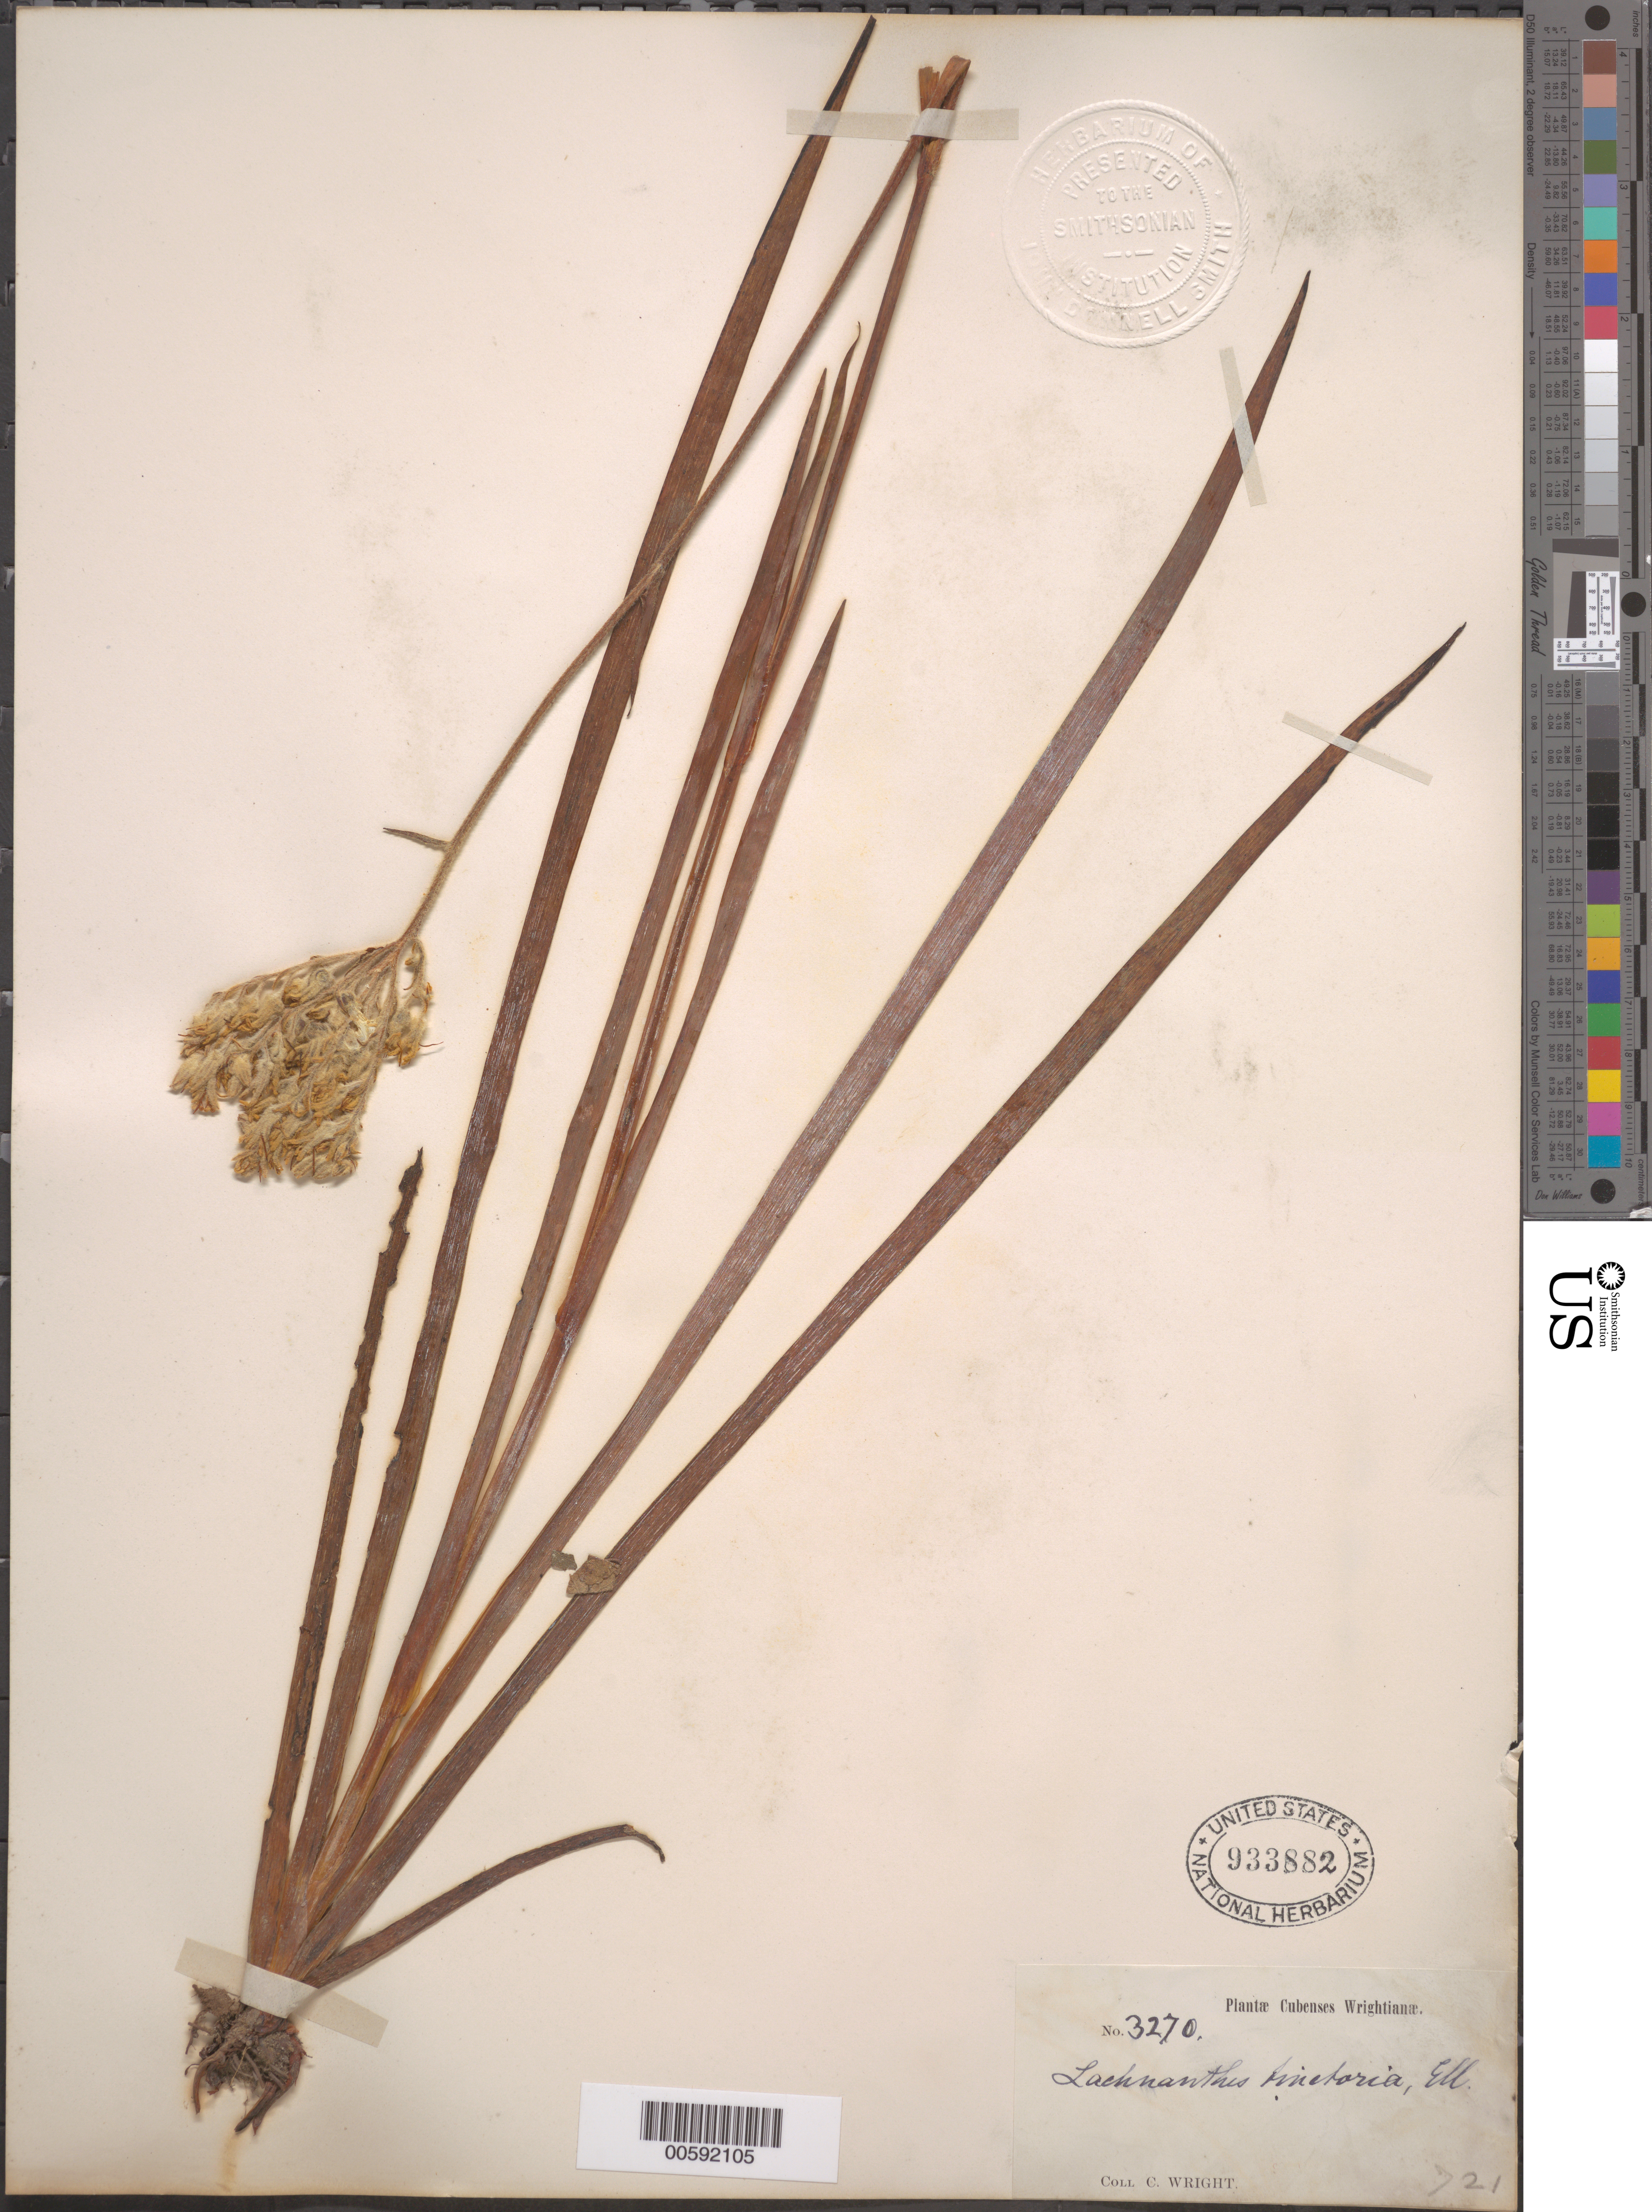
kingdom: Plantae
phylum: Tracheophyta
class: Liliopsida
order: Commelinales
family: Haemodoraceae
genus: Lachnanthes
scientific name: Lachnanthes tinctoria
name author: (Walter ex J.F. Gmel.) Elliott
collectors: C. Wright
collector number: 3270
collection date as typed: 18--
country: Cuba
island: Greater Antilles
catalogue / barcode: US 933882